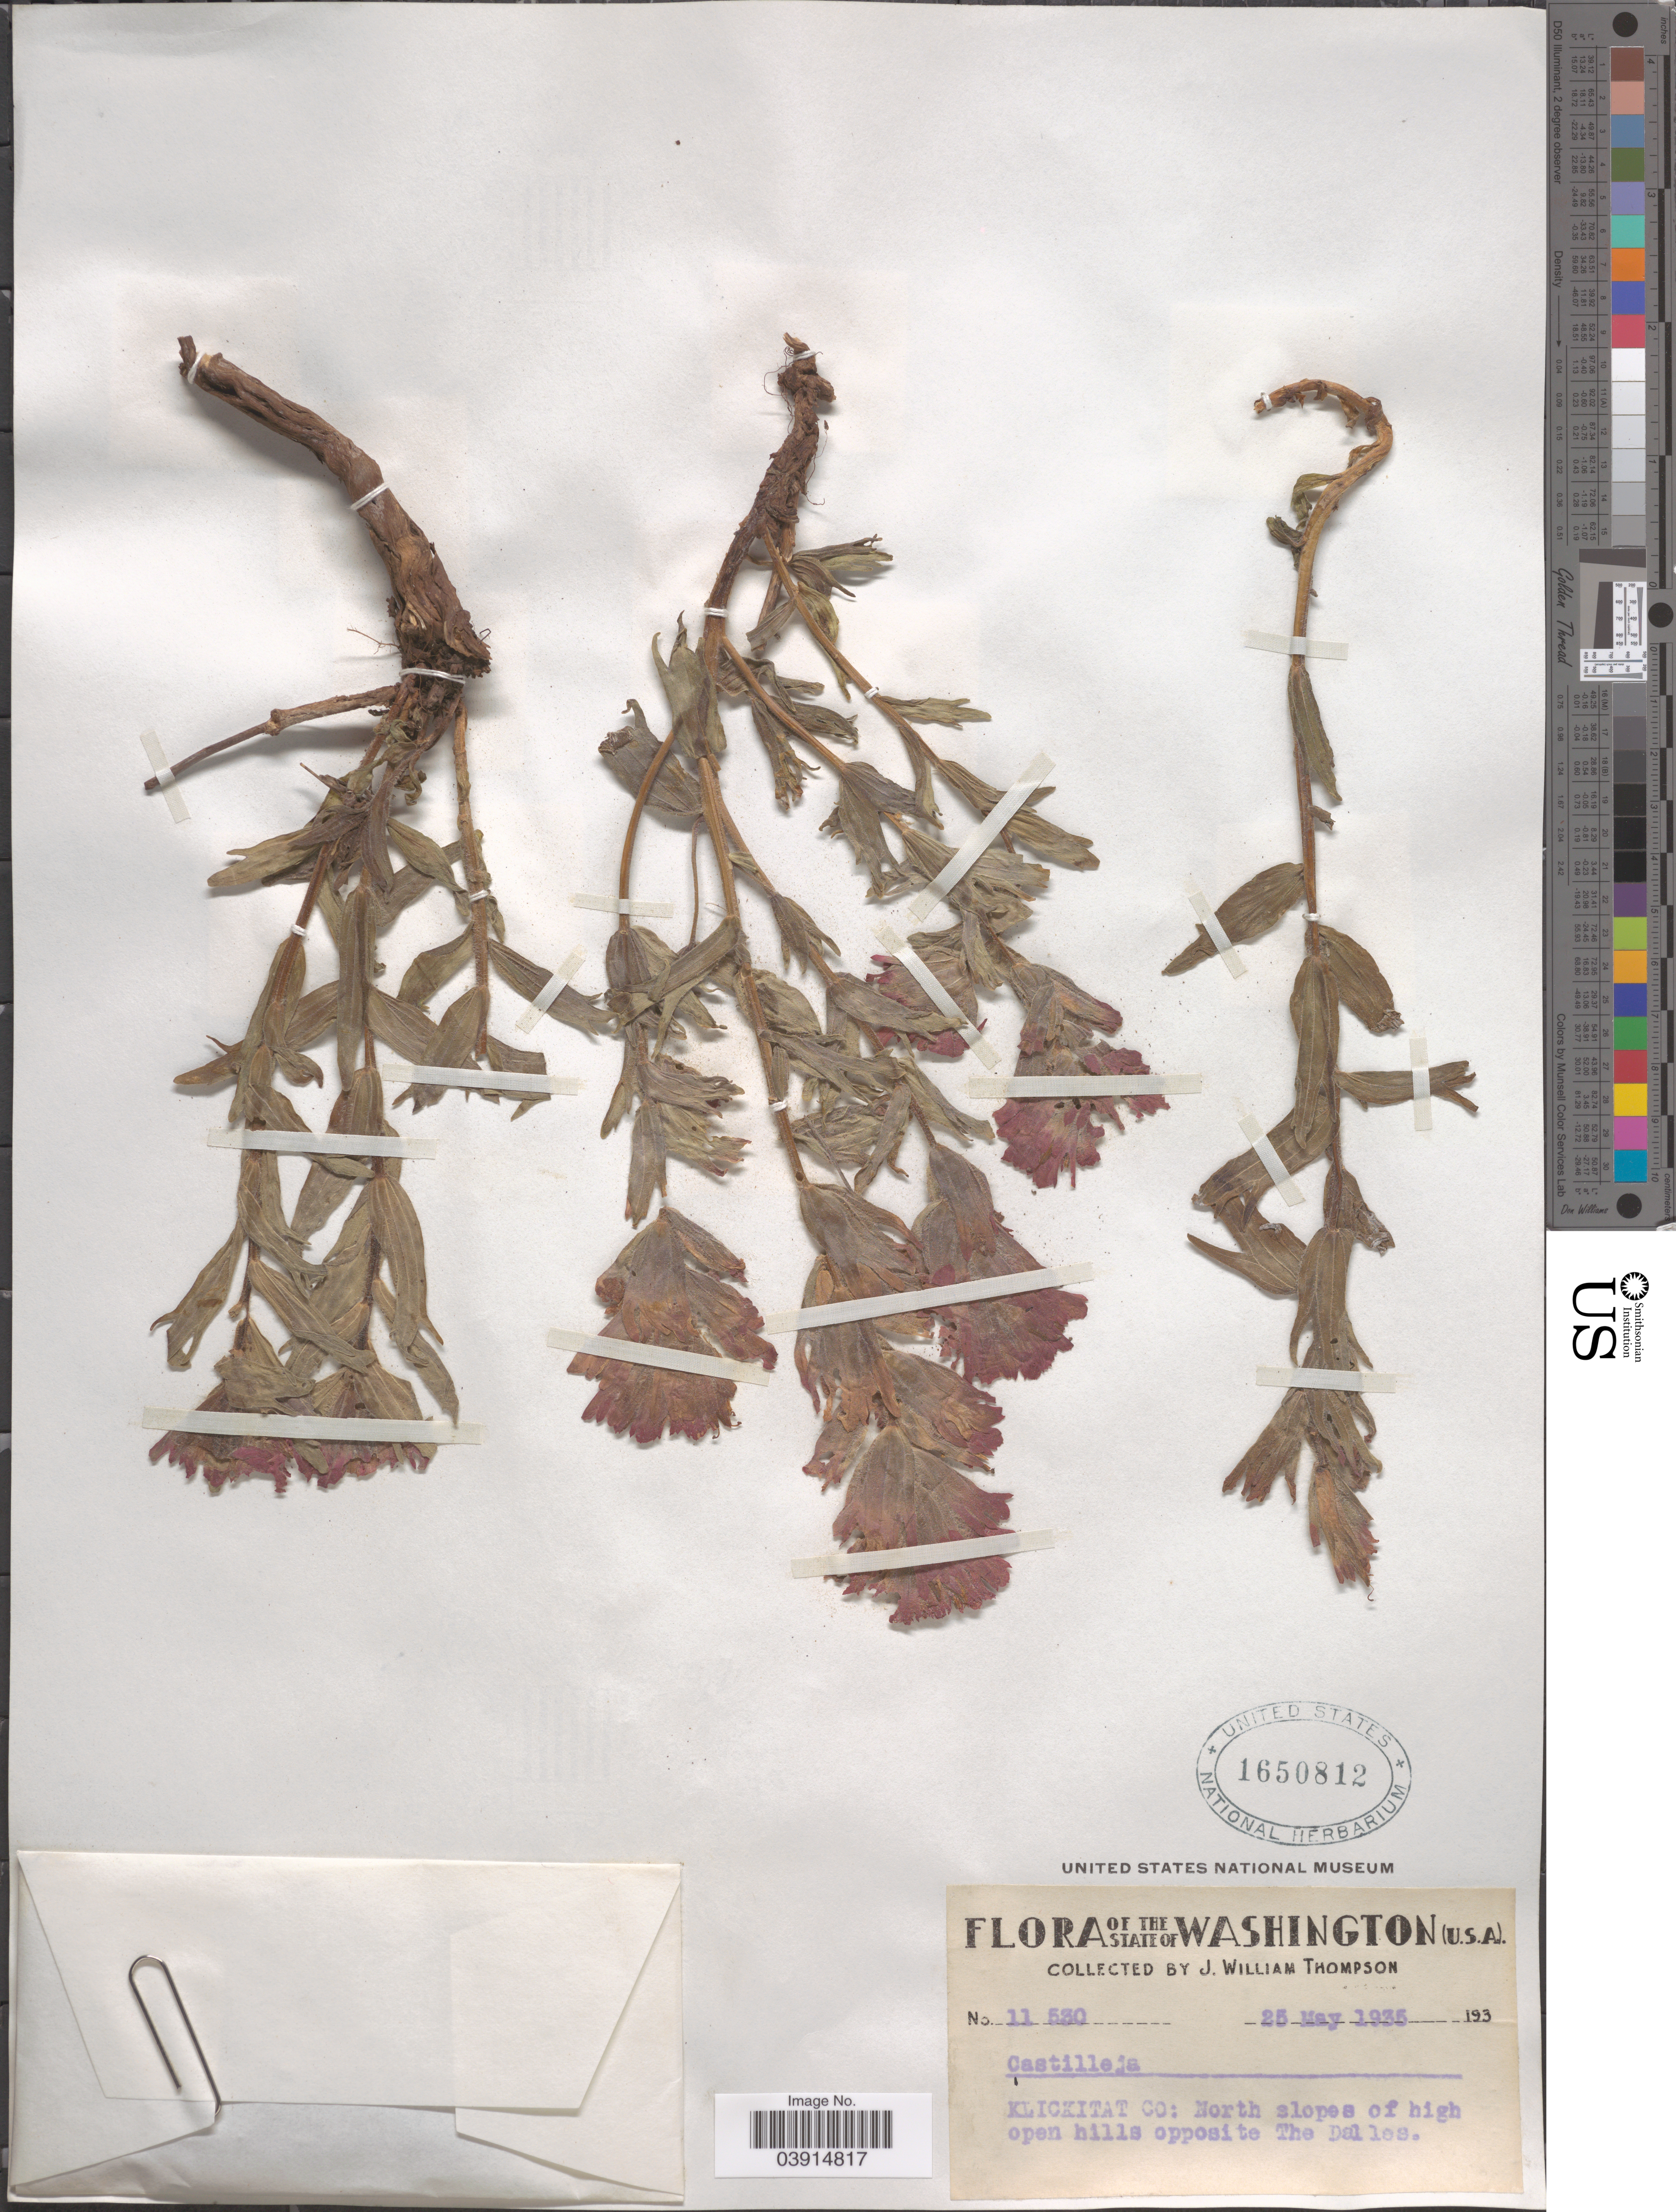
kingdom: Plantae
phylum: Tracheophyta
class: Magnoliopsida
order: Lamiales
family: Orobanchaceae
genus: Castilleja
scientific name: Castilleja sp.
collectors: J. W. Thompson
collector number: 11530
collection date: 1935-05-25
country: United States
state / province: Washington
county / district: Klickitat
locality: Klickitat Co: North slopes of high open hills opposite The Dalles.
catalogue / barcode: US 1650812